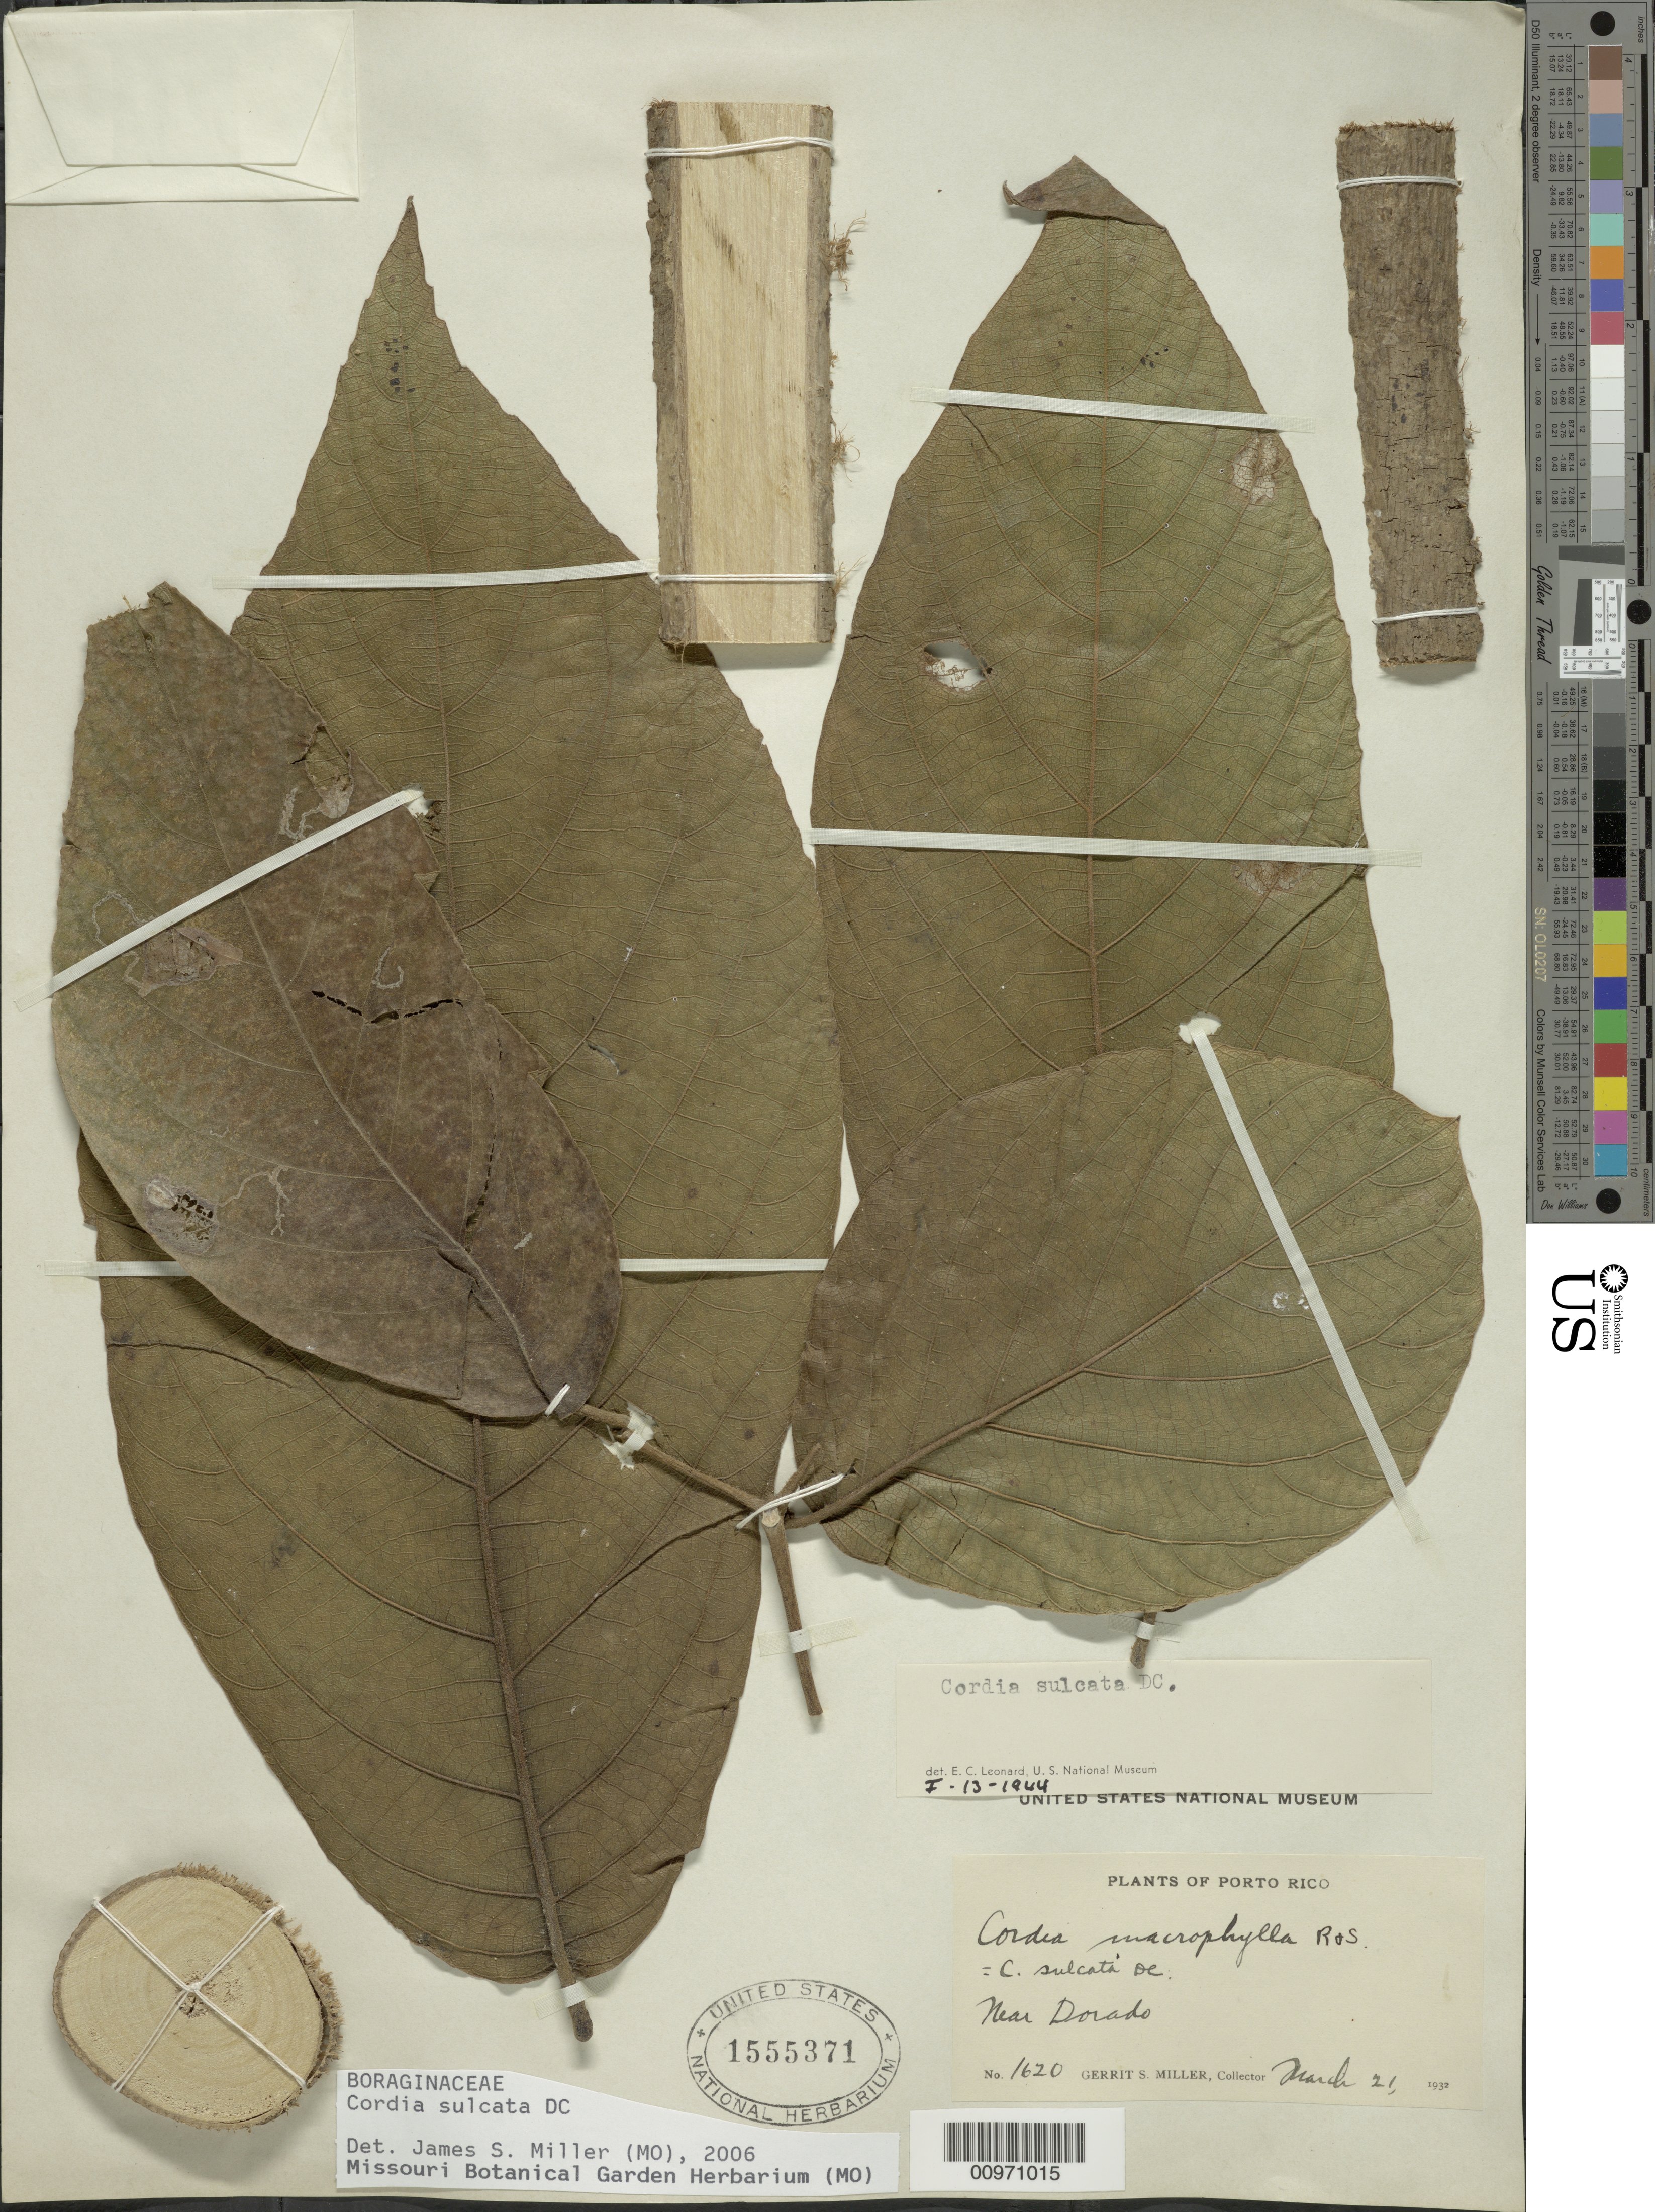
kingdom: Plantae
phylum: Tracheophyta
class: Magnoliopsida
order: Boraginales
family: Cordiaceae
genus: Cordia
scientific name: Cordia sulcata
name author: DC.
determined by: Miller, James S., (MO), Missouri Botanical Garden (UNITED STATES)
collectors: G. S. Miller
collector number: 1620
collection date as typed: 21 Mar 1932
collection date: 1932-03-21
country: Puerto Rico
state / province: Dorado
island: Puerto Rico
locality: Near Dorado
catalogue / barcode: US 1555371